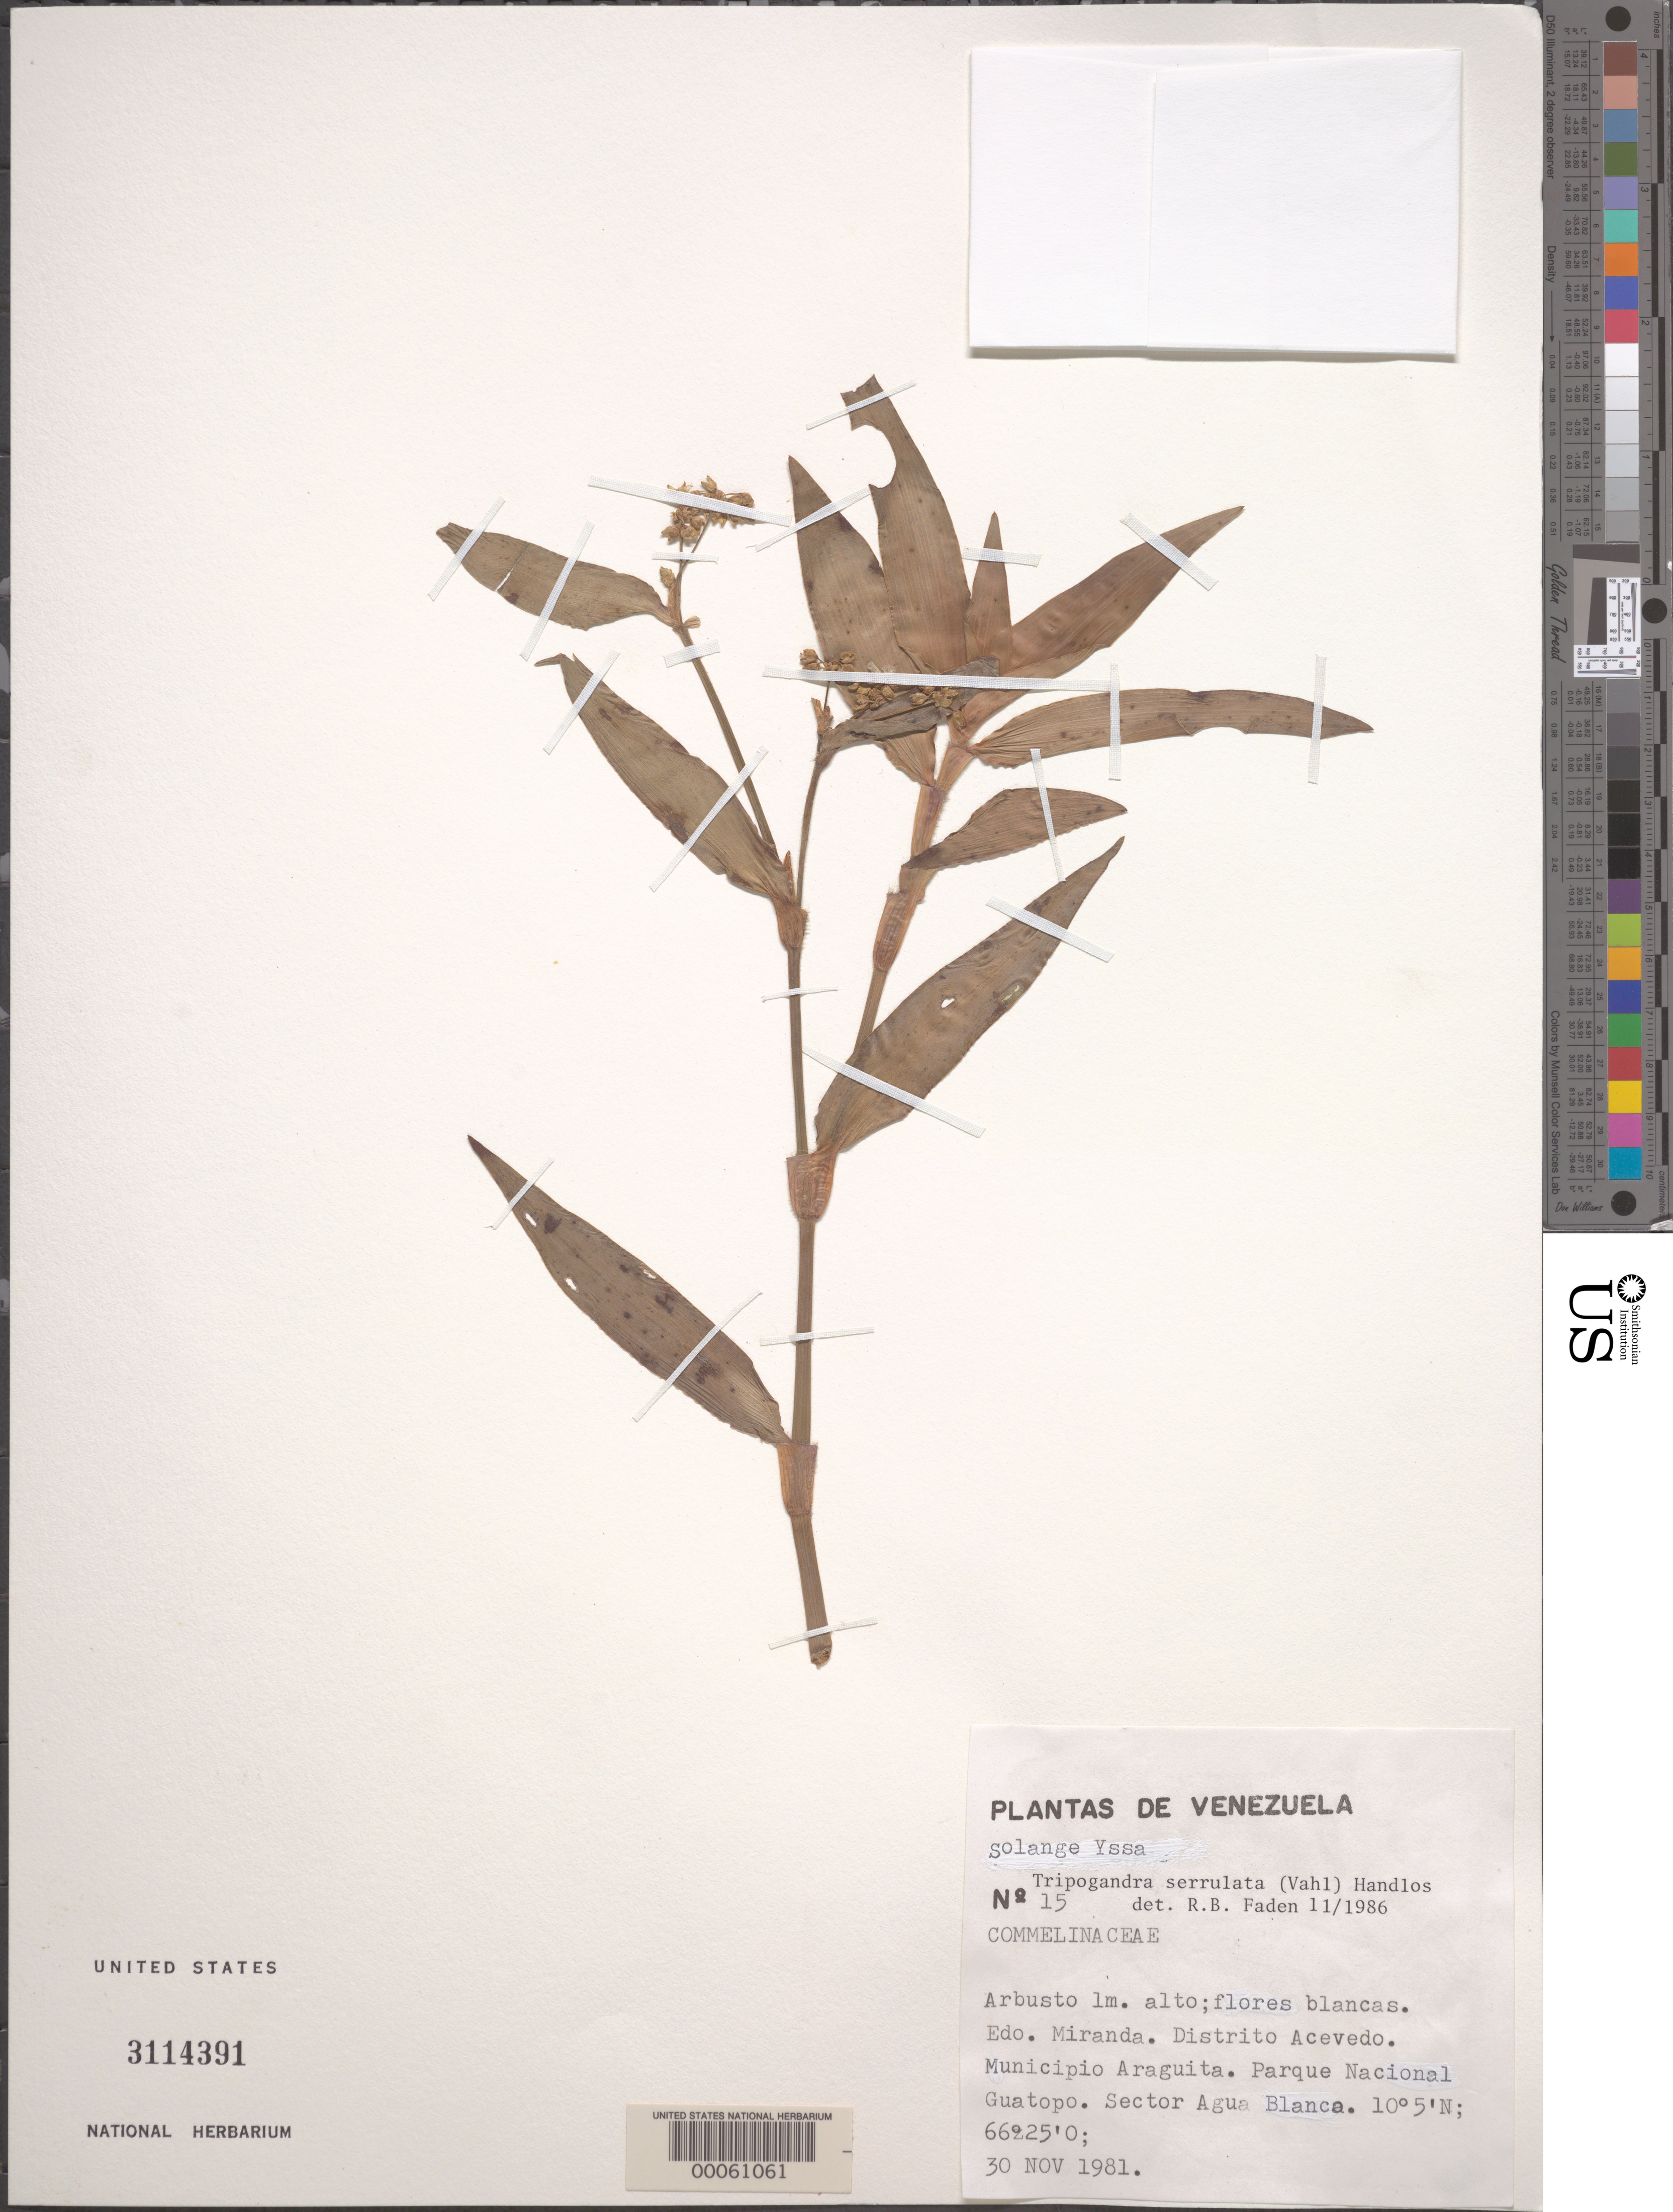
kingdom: Plantae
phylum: Tracheophyta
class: Liliopsida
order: Commelinales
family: Commelinaceae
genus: Tripogandra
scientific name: Tripogandra serrulata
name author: (Vahl) Handlos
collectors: Solange Yssa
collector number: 15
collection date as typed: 30 Nov 1981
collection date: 1981-11-30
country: Venezuela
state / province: Miranda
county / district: Acevedo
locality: Araguita municipality, parque nacional guatopo, sector agua blanca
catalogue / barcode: US 3114391